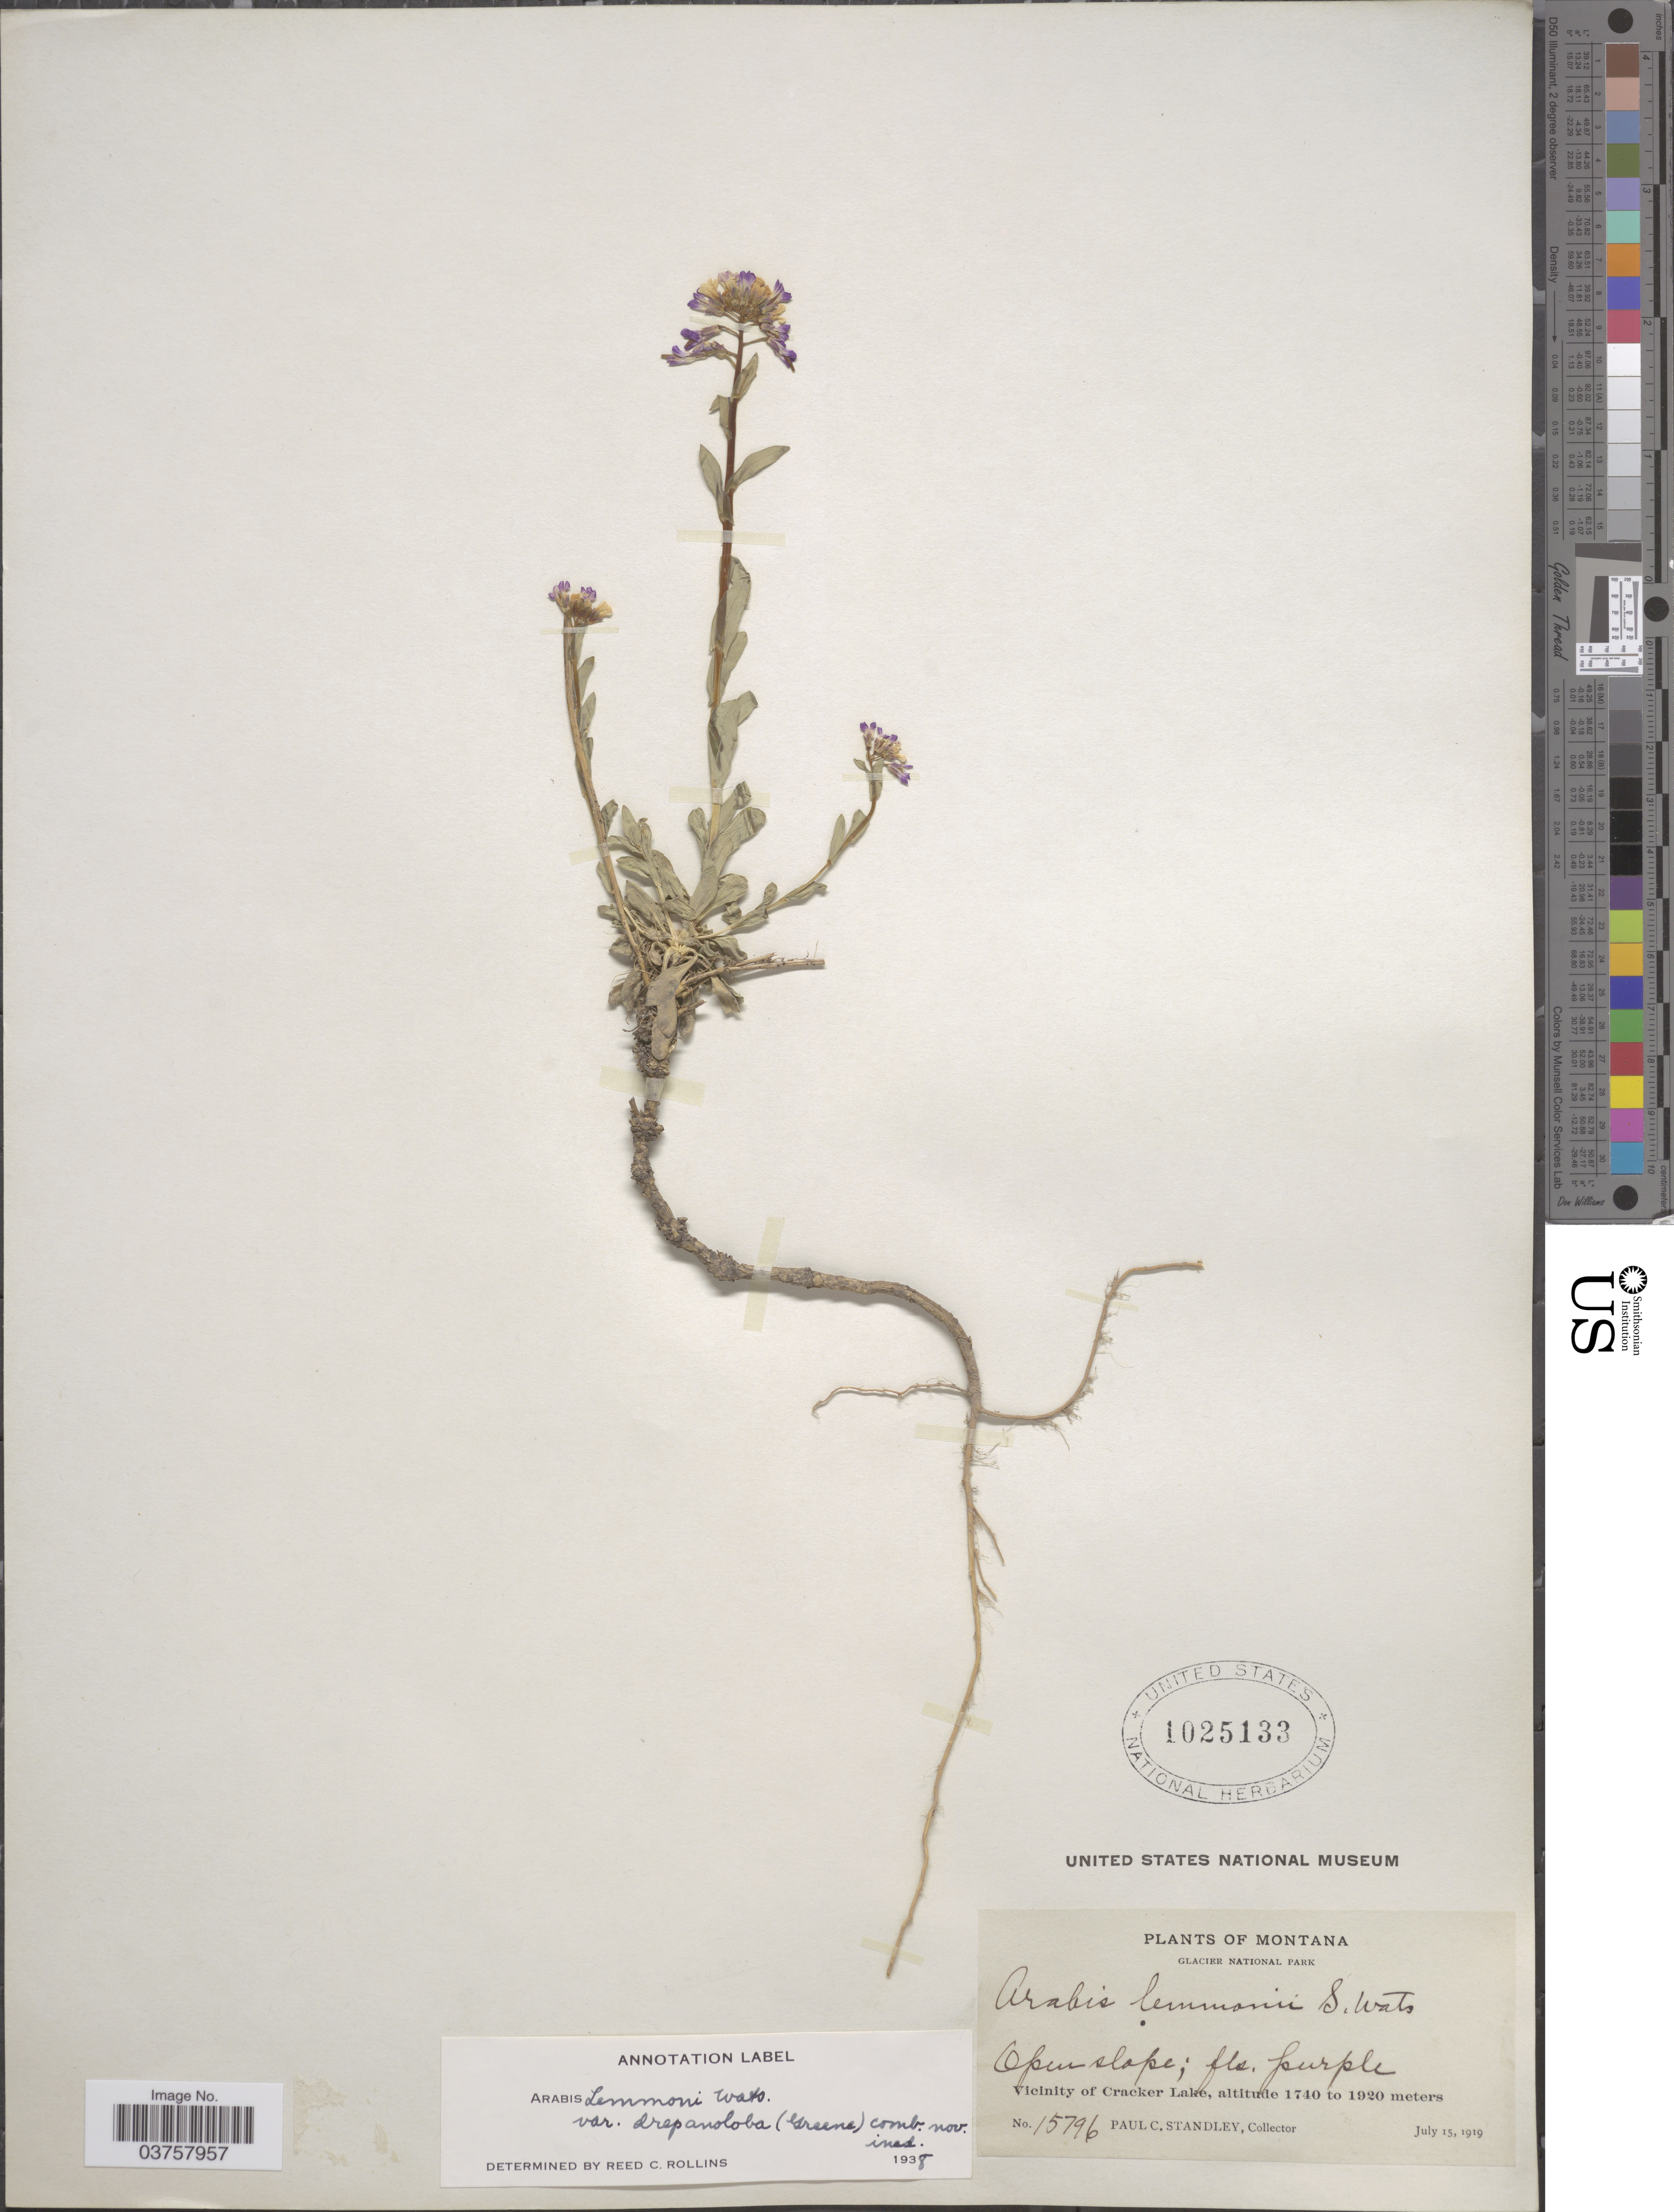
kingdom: Plantae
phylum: Tracheophyta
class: Magnoliopsida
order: Brassicales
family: Brassicaceae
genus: Arabis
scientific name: Arabis lemmonii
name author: S. Watson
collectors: P. C. Standley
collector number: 15796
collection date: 1919-07-15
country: United States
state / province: Montana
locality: Glacier National Park. Vicinity of Cracker Lake.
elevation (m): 1740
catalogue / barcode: US 1025133